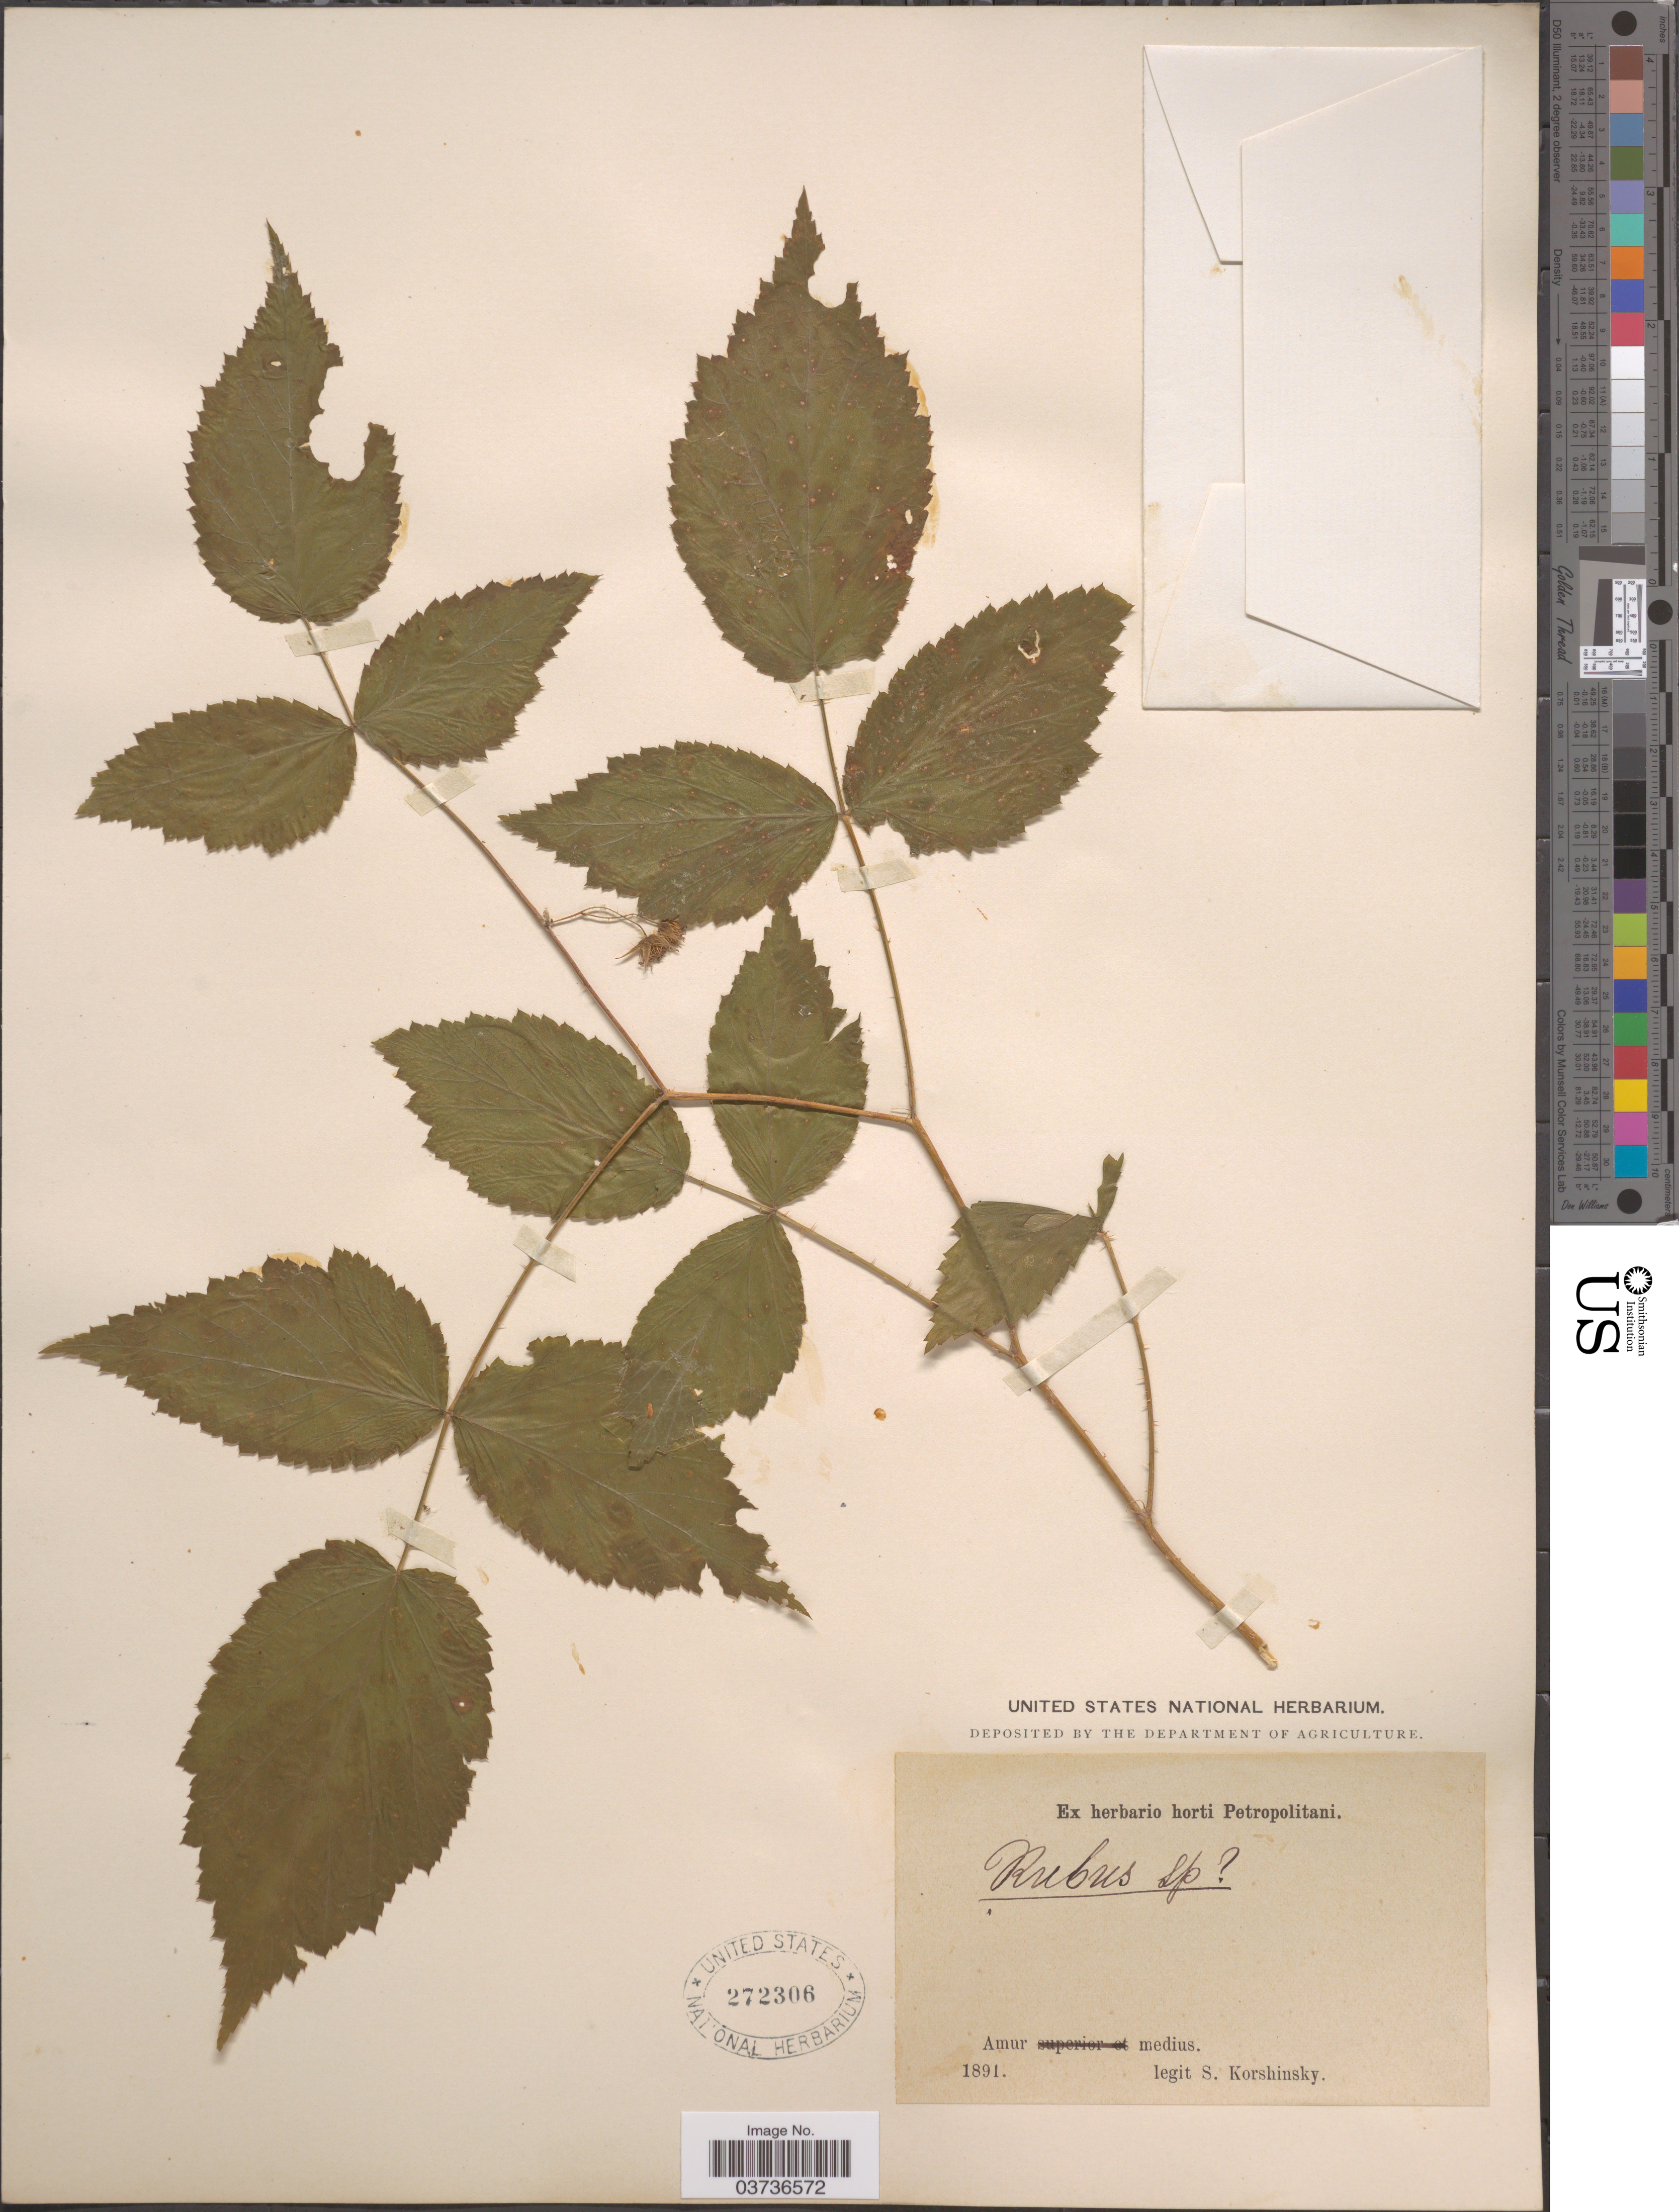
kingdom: Plantae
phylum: Tracheophyta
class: Magnoliopsida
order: Rosales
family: Rosaceae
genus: Rubus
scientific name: Rubus sp.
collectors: S. I. Korshinsky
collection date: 1891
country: Russian Federation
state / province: Amur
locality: Amur medius.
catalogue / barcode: US 272306